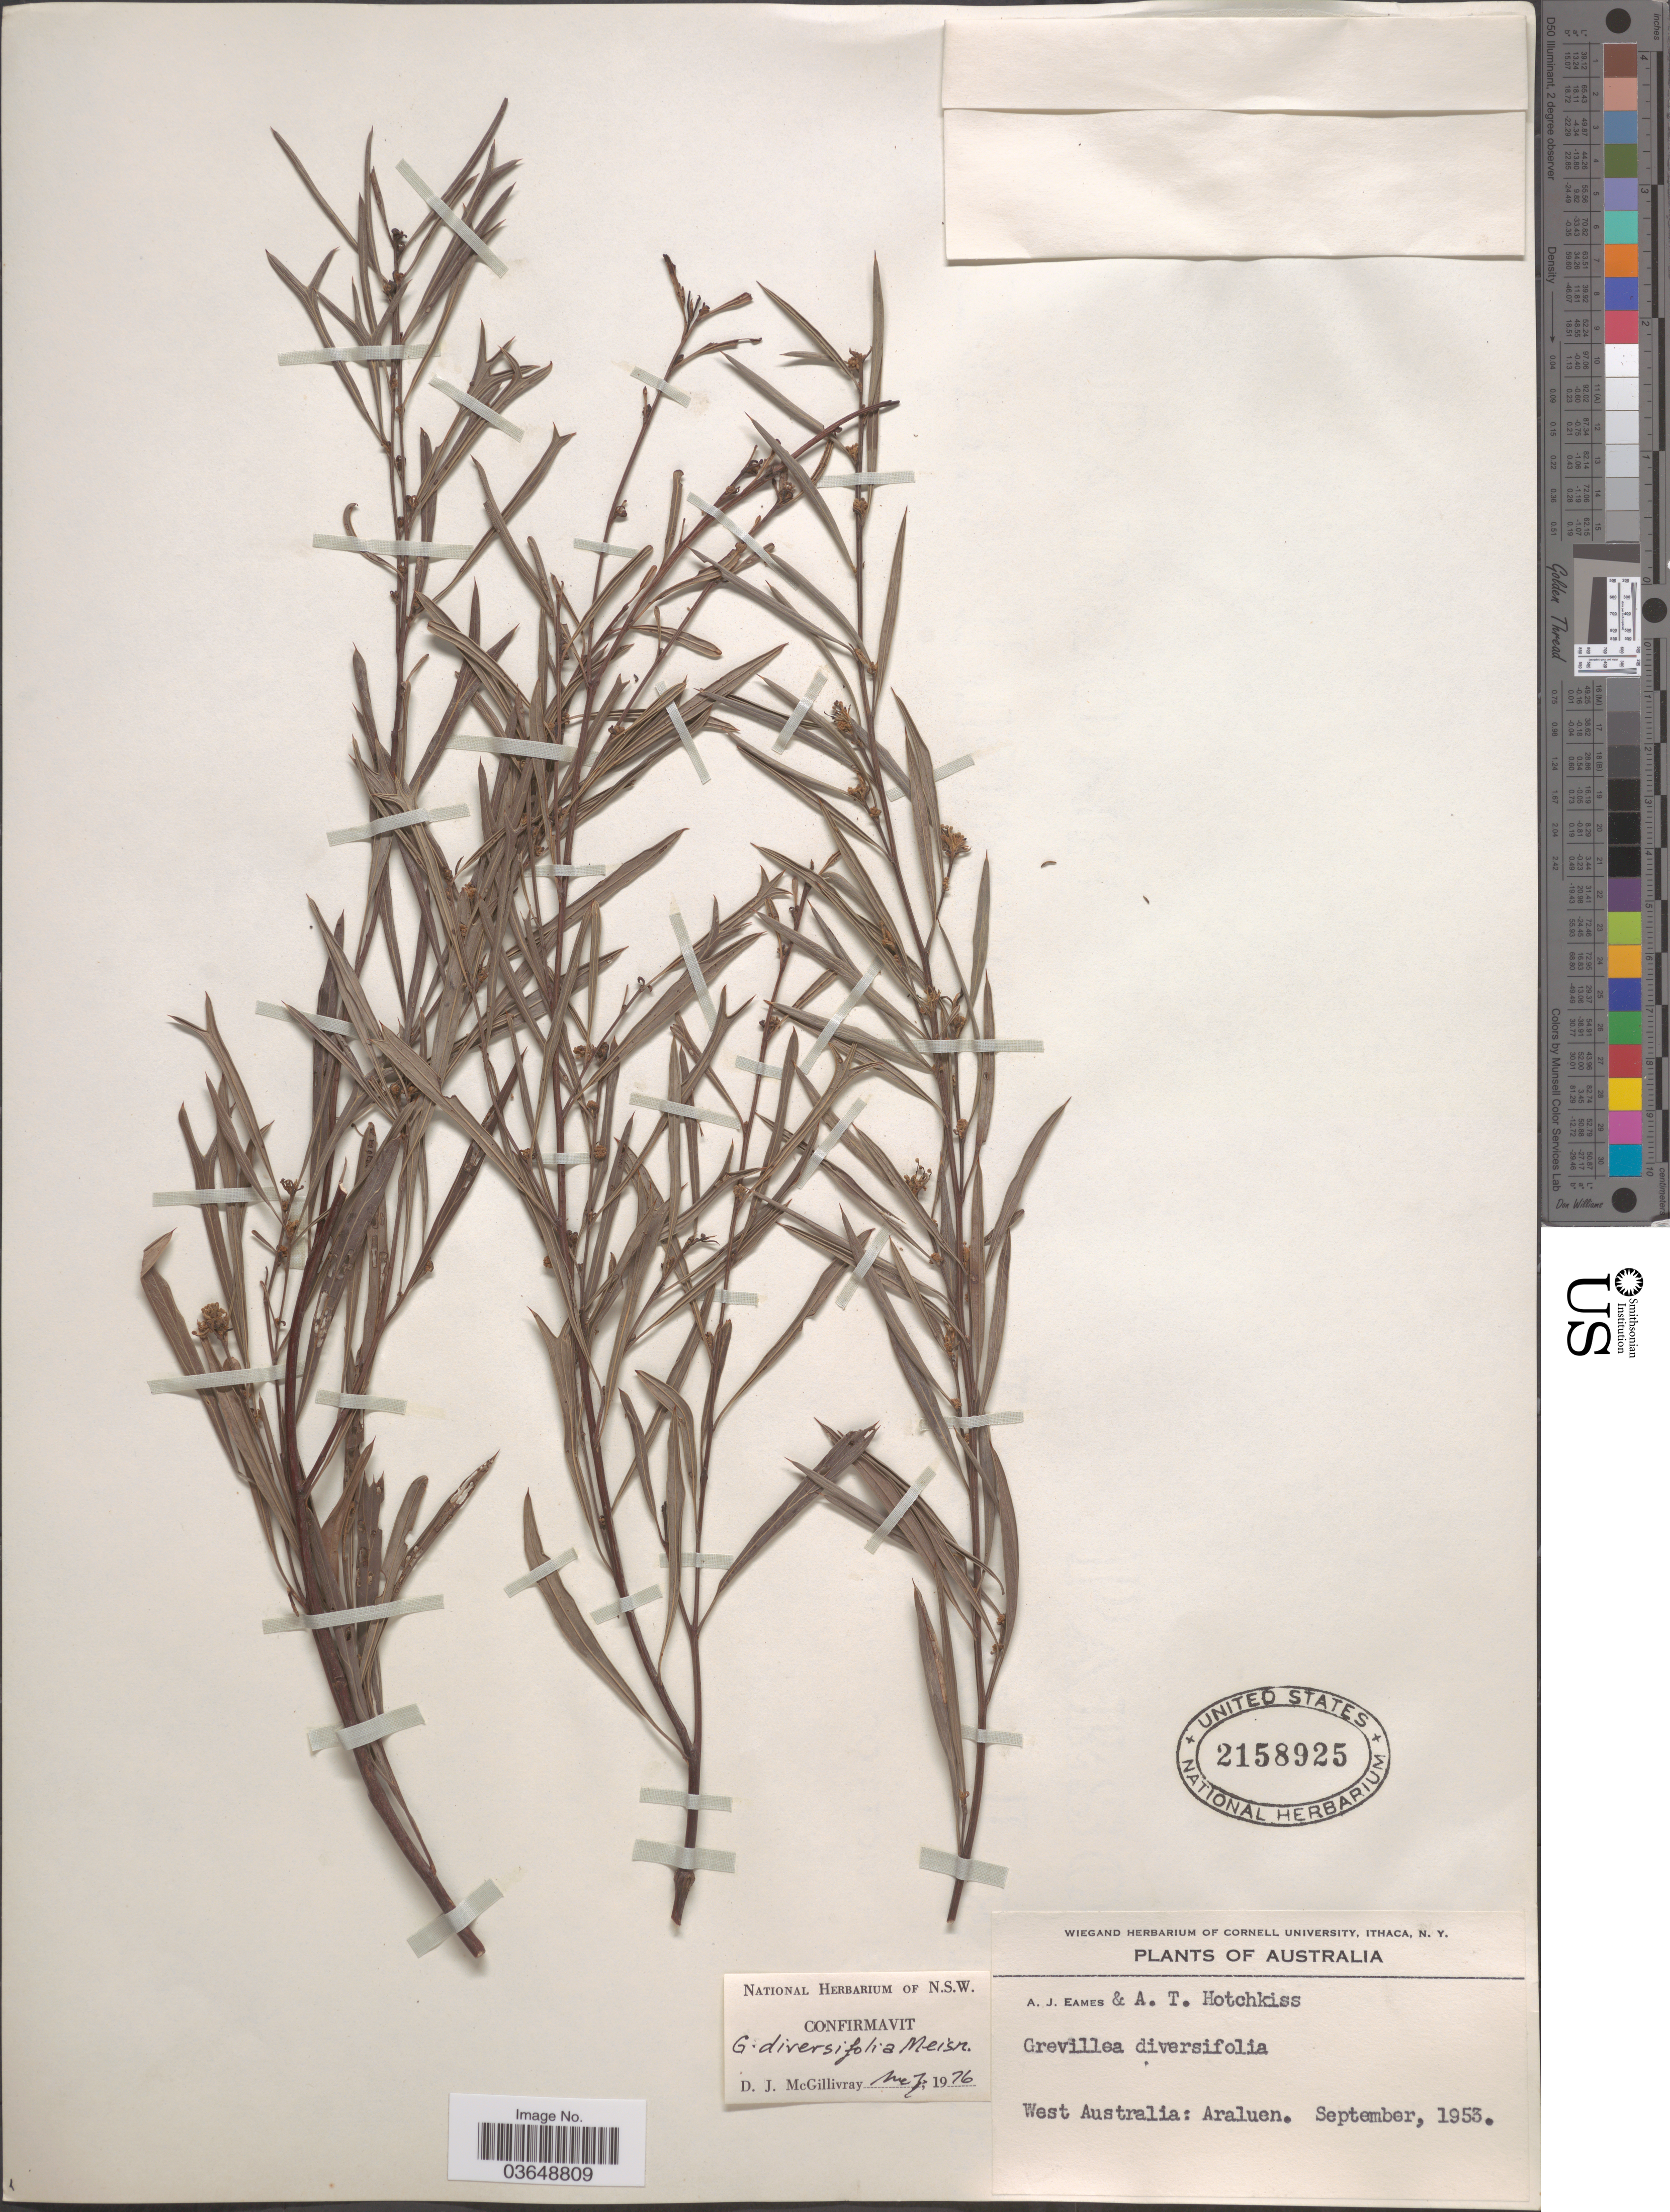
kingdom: Plantae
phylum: Tracheophyta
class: Magnoliopsida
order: Proteales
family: Proteaceae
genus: Grevillea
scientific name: Grevillea diversifolia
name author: Meisn.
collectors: A. J. Eames & A. Hotchkiss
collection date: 1953-09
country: Australia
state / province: Western Australia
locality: West Australia: Araluen.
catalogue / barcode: US 2158925